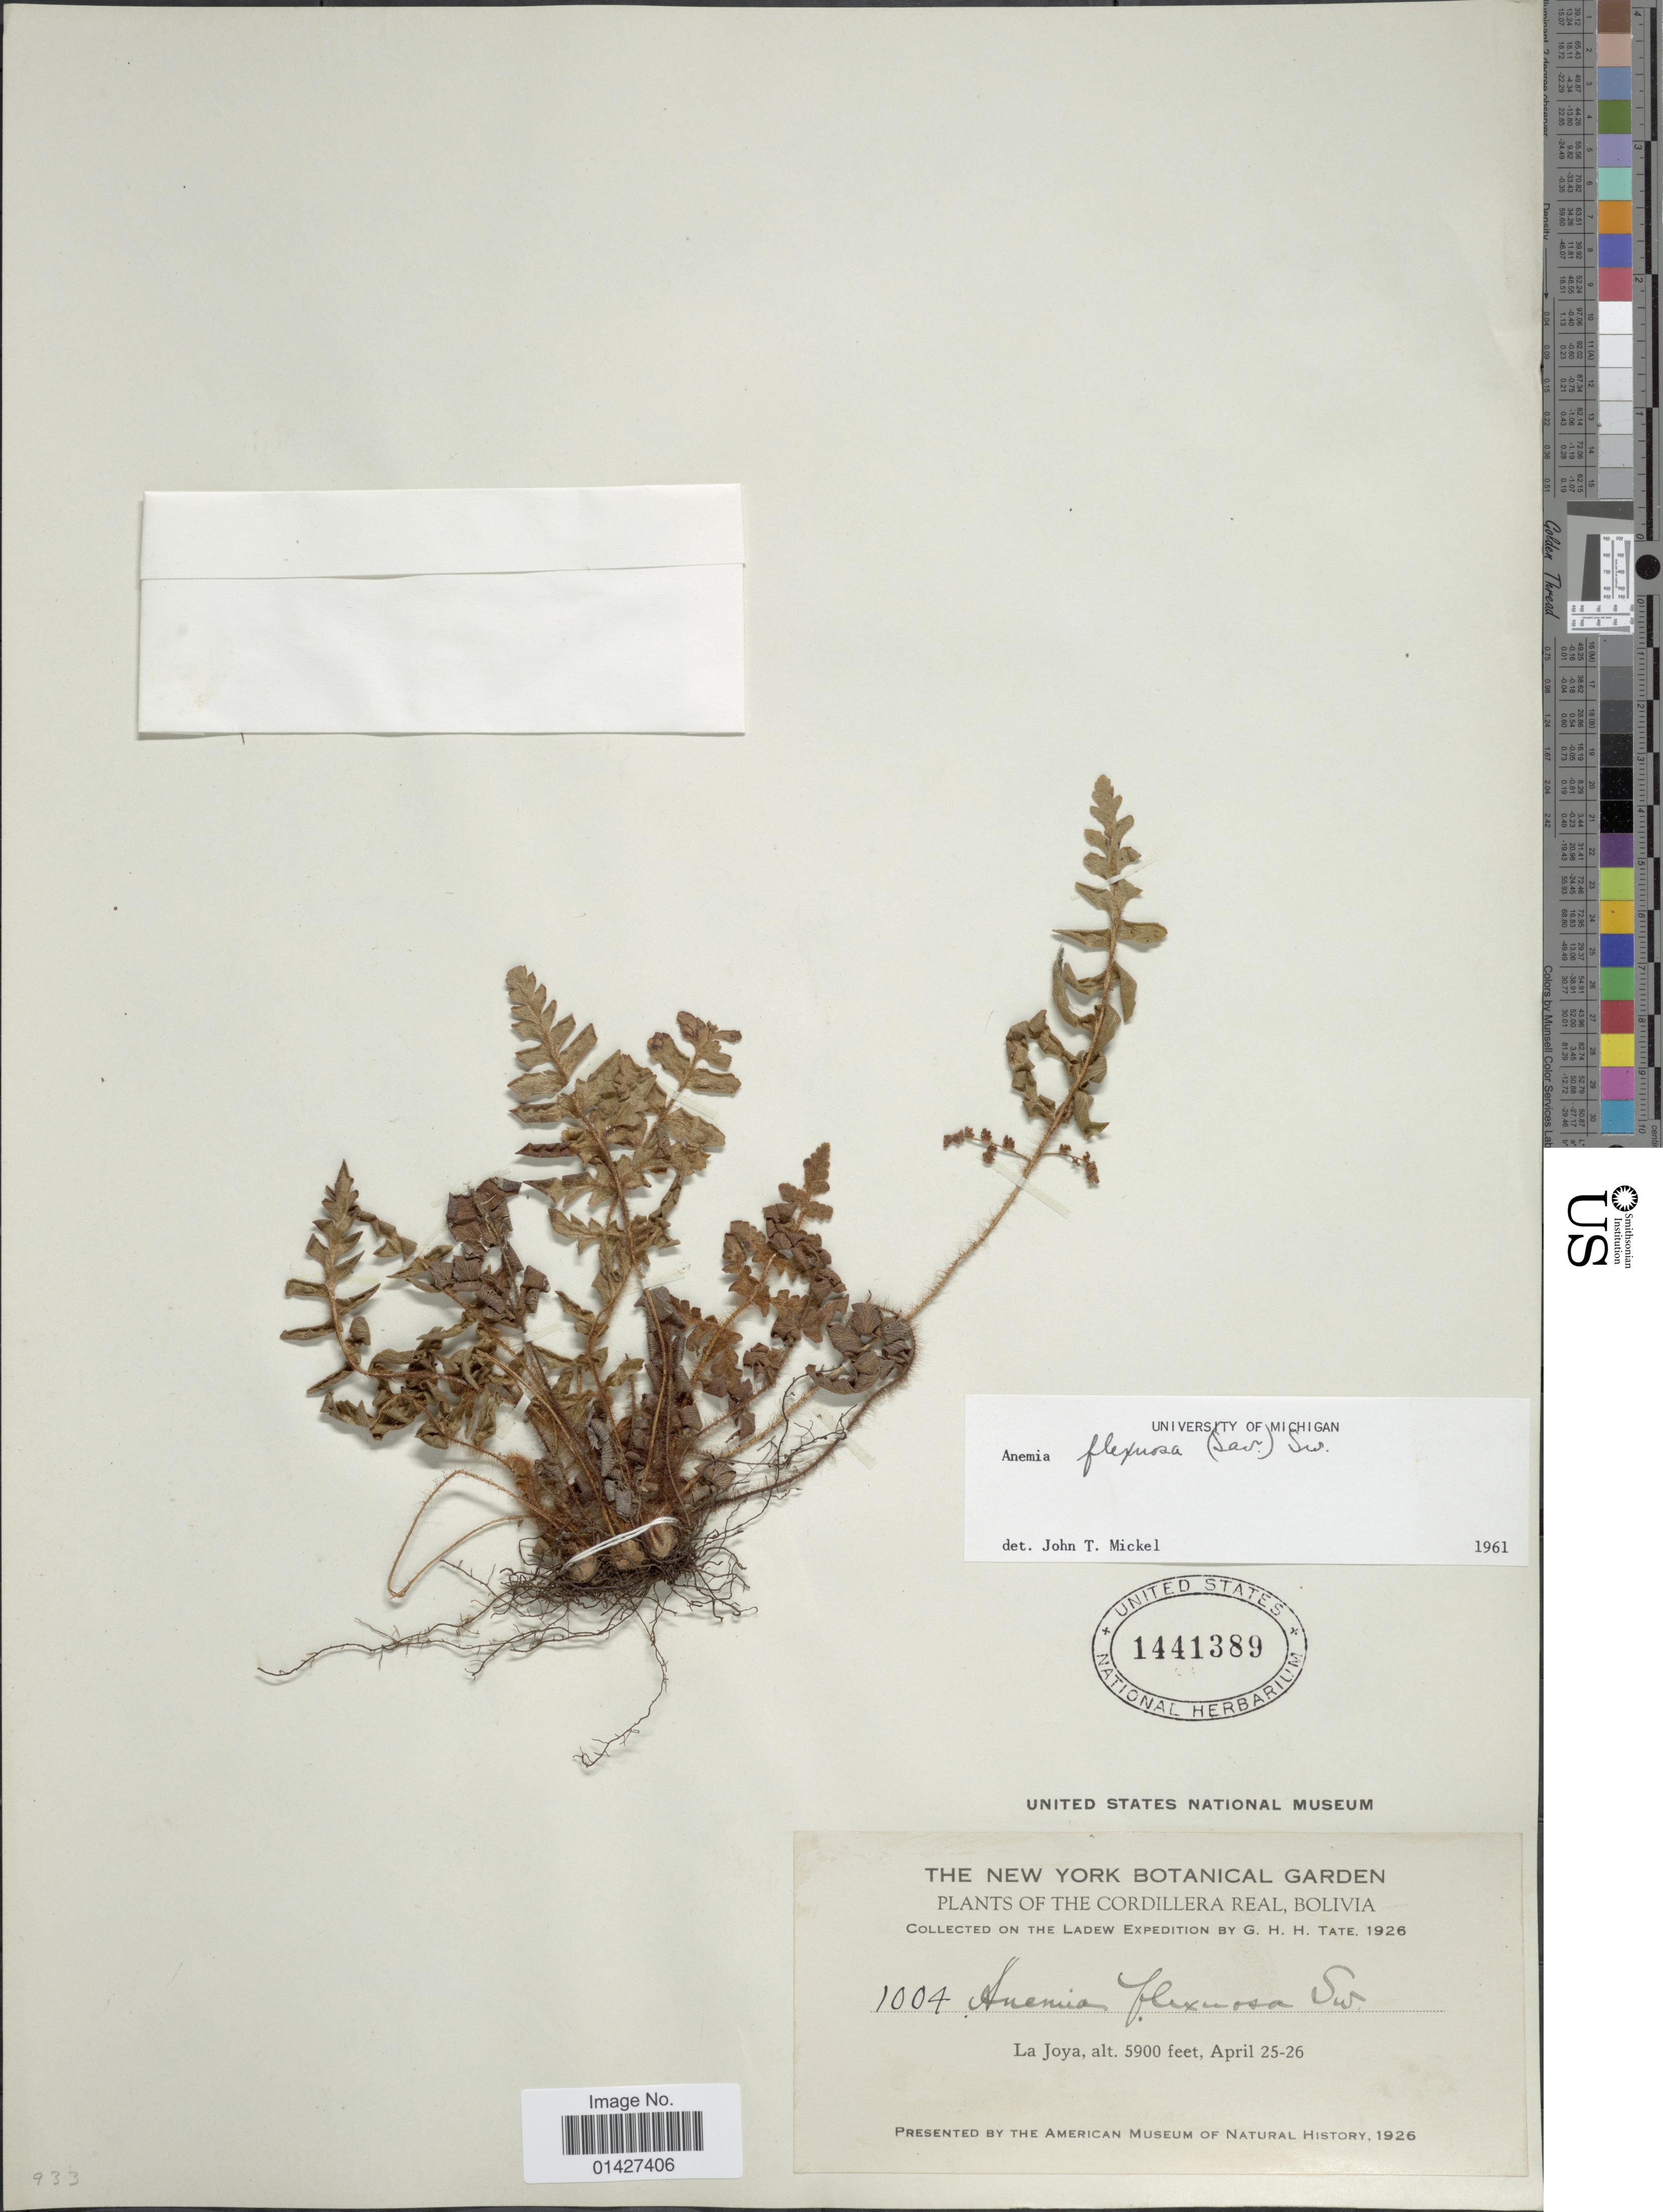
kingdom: Plantae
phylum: Tracheophyta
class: Polypodiopsida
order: Schizaeales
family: Anemiaceae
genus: Anemia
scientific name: Anemia flexuosa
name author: (Savigny) Sw.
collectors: G. Tate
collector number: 1004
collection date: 1926-04-25/1926-04-26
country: Bolivia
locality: The Cordillera Real, La Joya.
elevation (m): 1798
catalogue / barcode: US 1441389